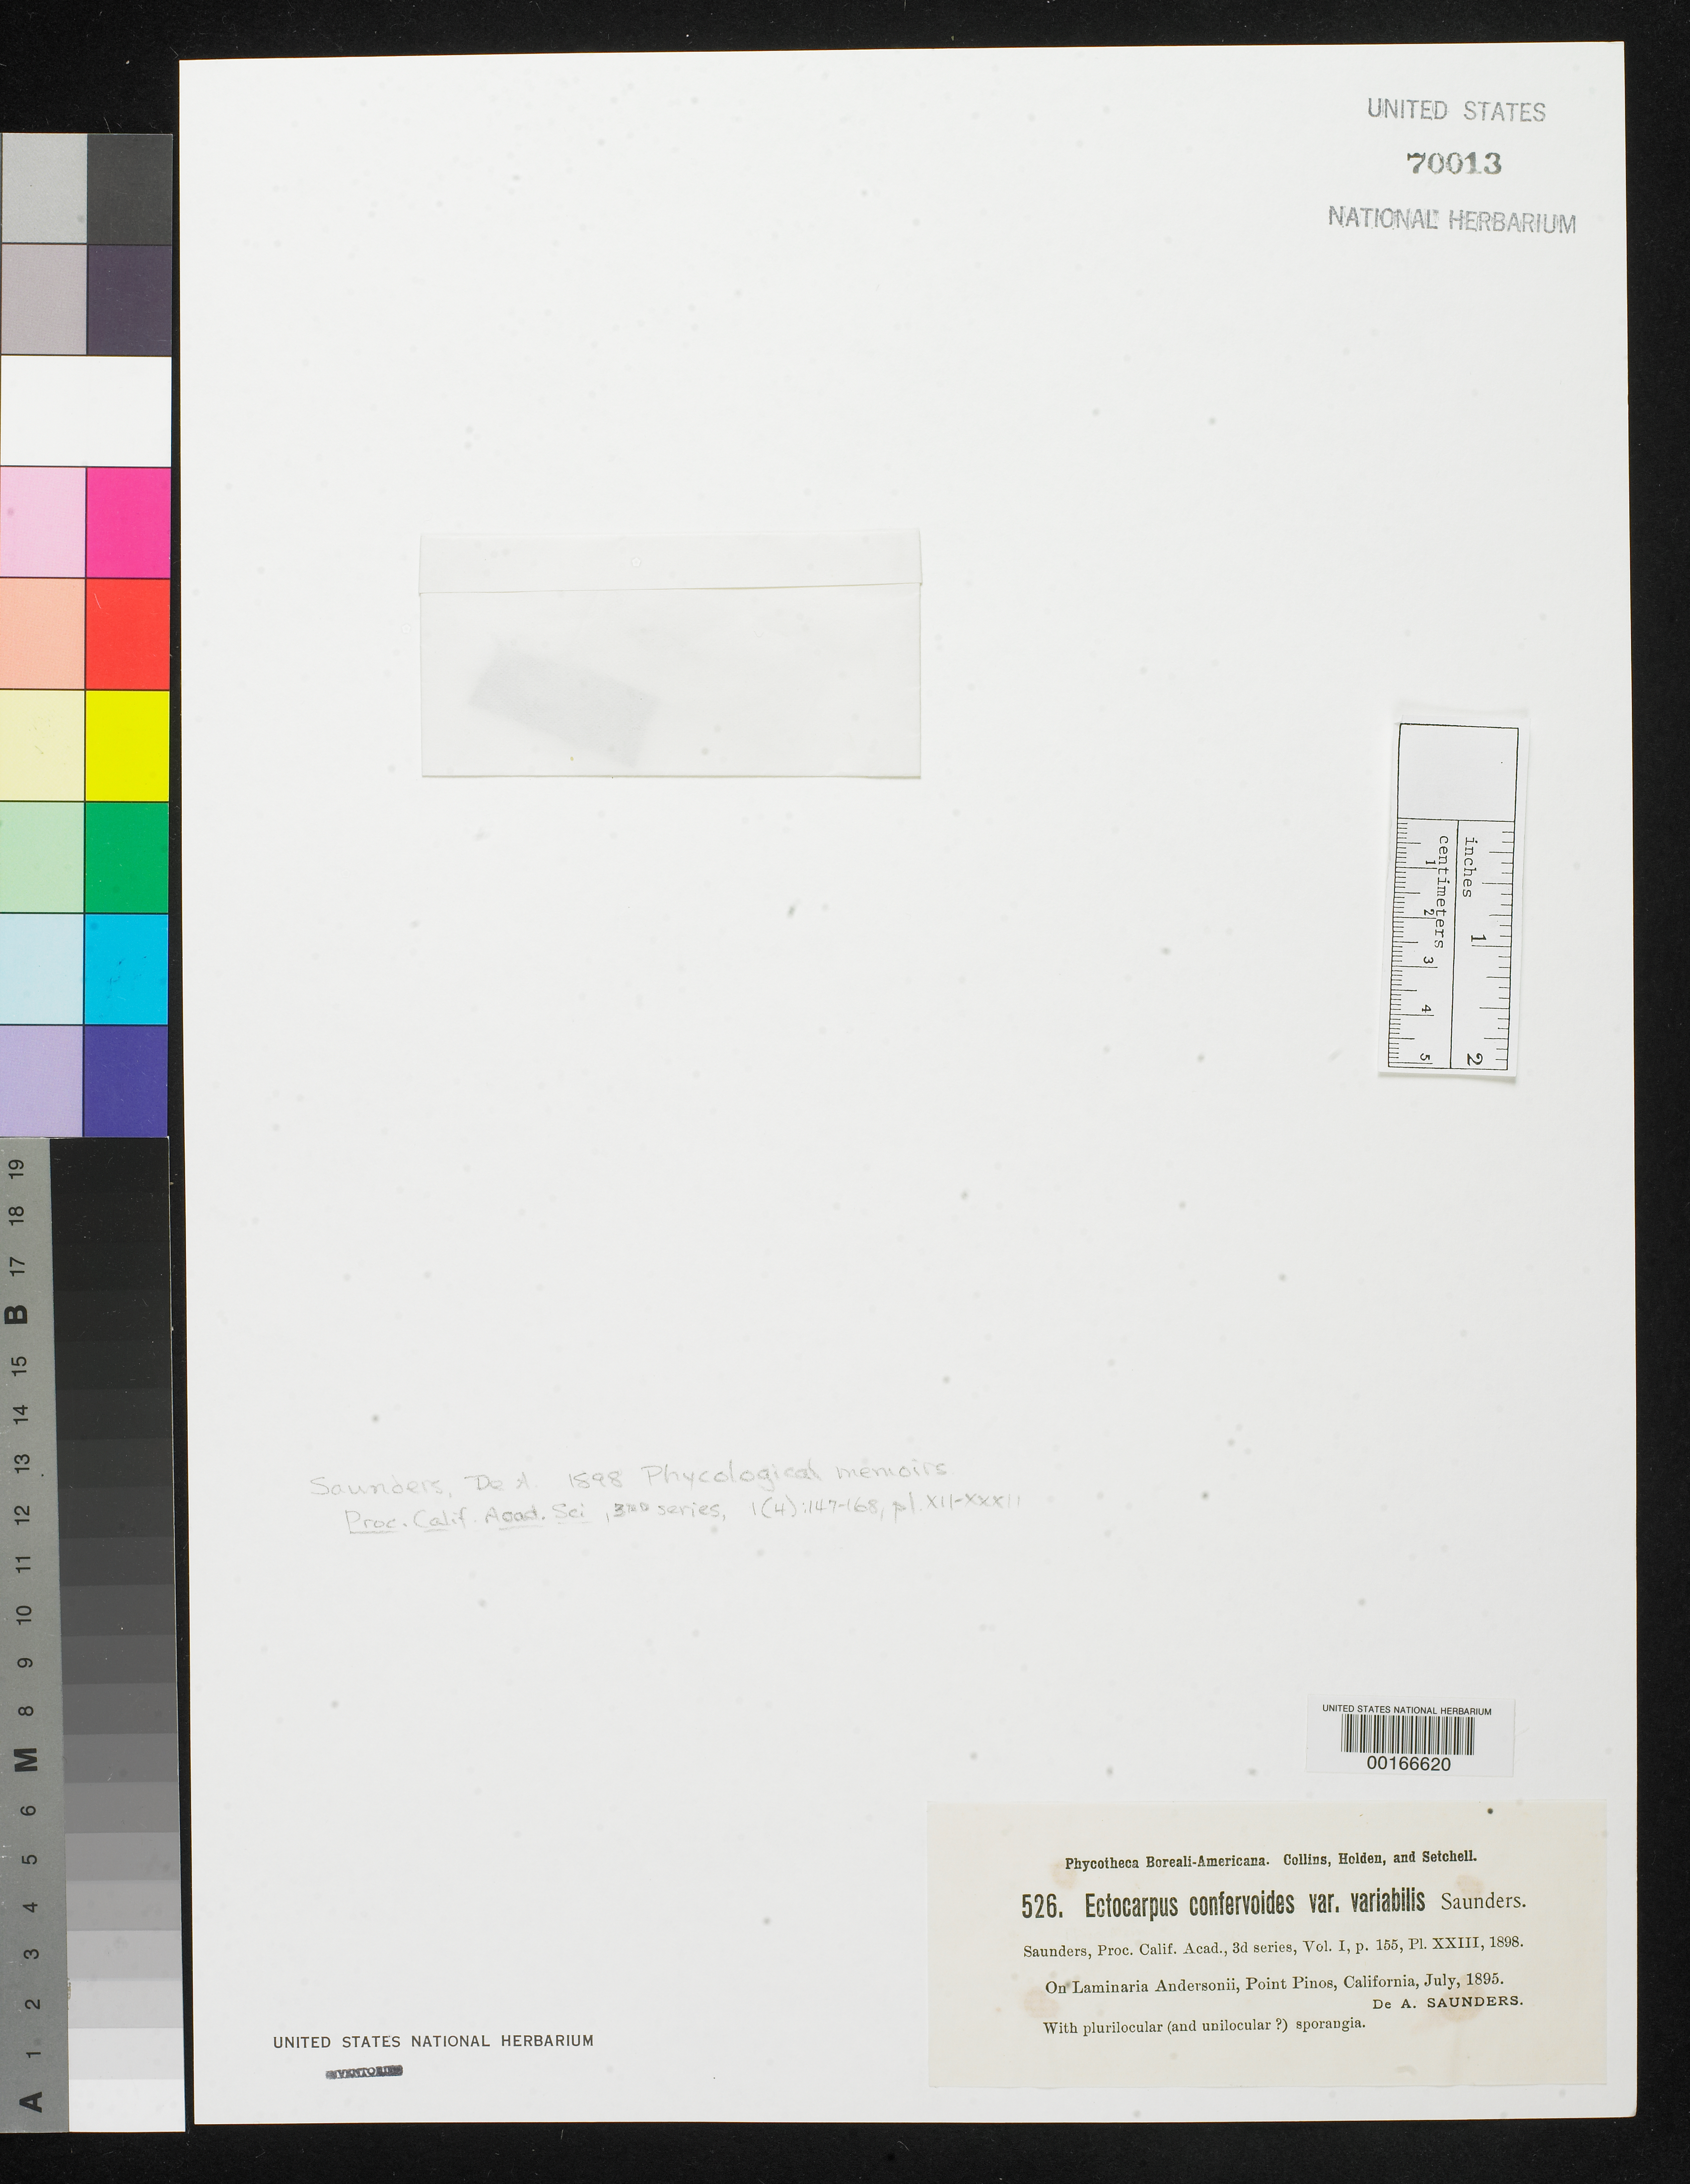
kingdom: Chromista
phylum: Ochrophyta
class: Phaeophyceae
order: Ectocarpales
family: Ectocarpaceae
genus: Ectocarpus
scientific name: Ectocarpus confervoides var. variabilis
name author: D.A. Saunders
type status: Isotype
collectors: D. Saunders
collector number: PB-A 526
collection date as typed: Jul 1895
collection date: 1895-07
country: United States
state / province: California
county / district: Monterey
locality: Point Pinos.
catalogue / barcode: US 70013